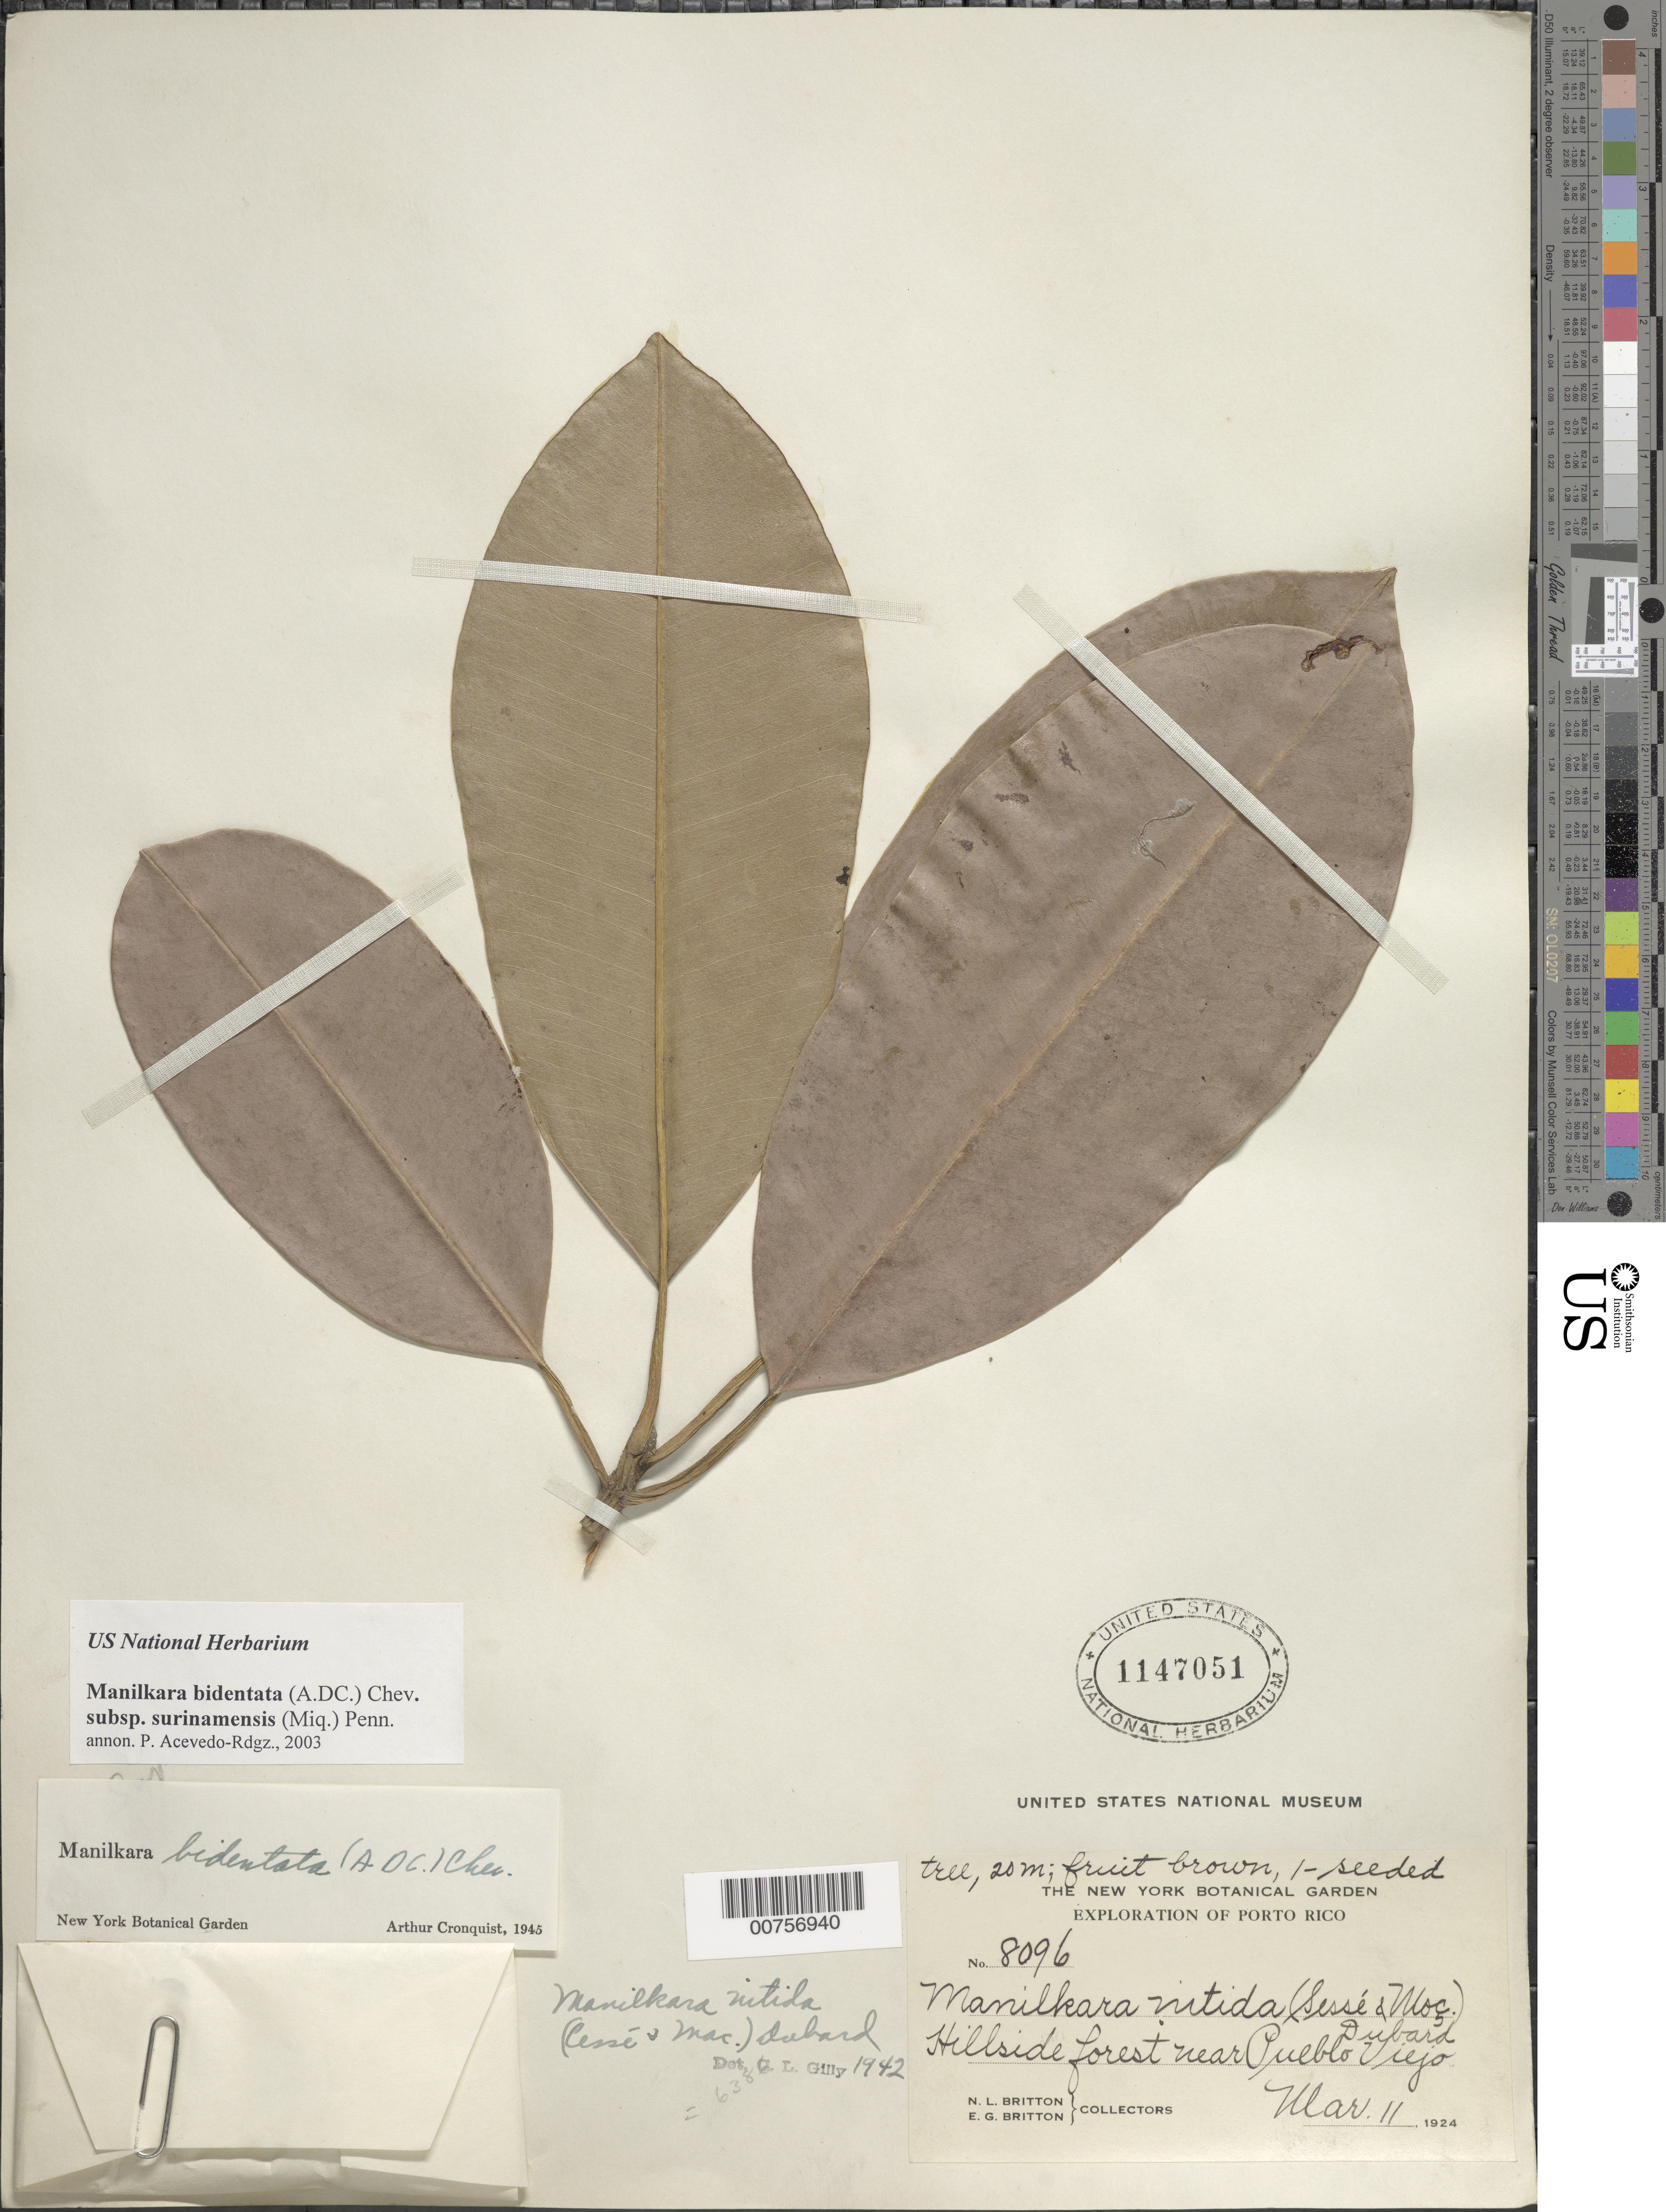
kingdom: Plantae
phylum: Tracheophyta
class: Magnoliopsida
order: Ericales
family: Sapotaceae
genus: Manilkara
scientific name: Manilkara bidentata subsp. surinamensis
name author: (Miq.) T.D. Penn.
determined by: Acevedo-Rodríguez, P., (BOT), Smithsonian Institution - National Museum of Natural History (UNITED STATES)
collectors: N. Britton & E. G. Britton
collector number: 8096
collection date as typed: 11 Mar 1924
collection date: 1924-03-11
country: Puerto Rico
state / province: Guaynabo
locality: Near Pueblo Viejo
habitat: Hillside forest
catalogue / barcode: US 1147051